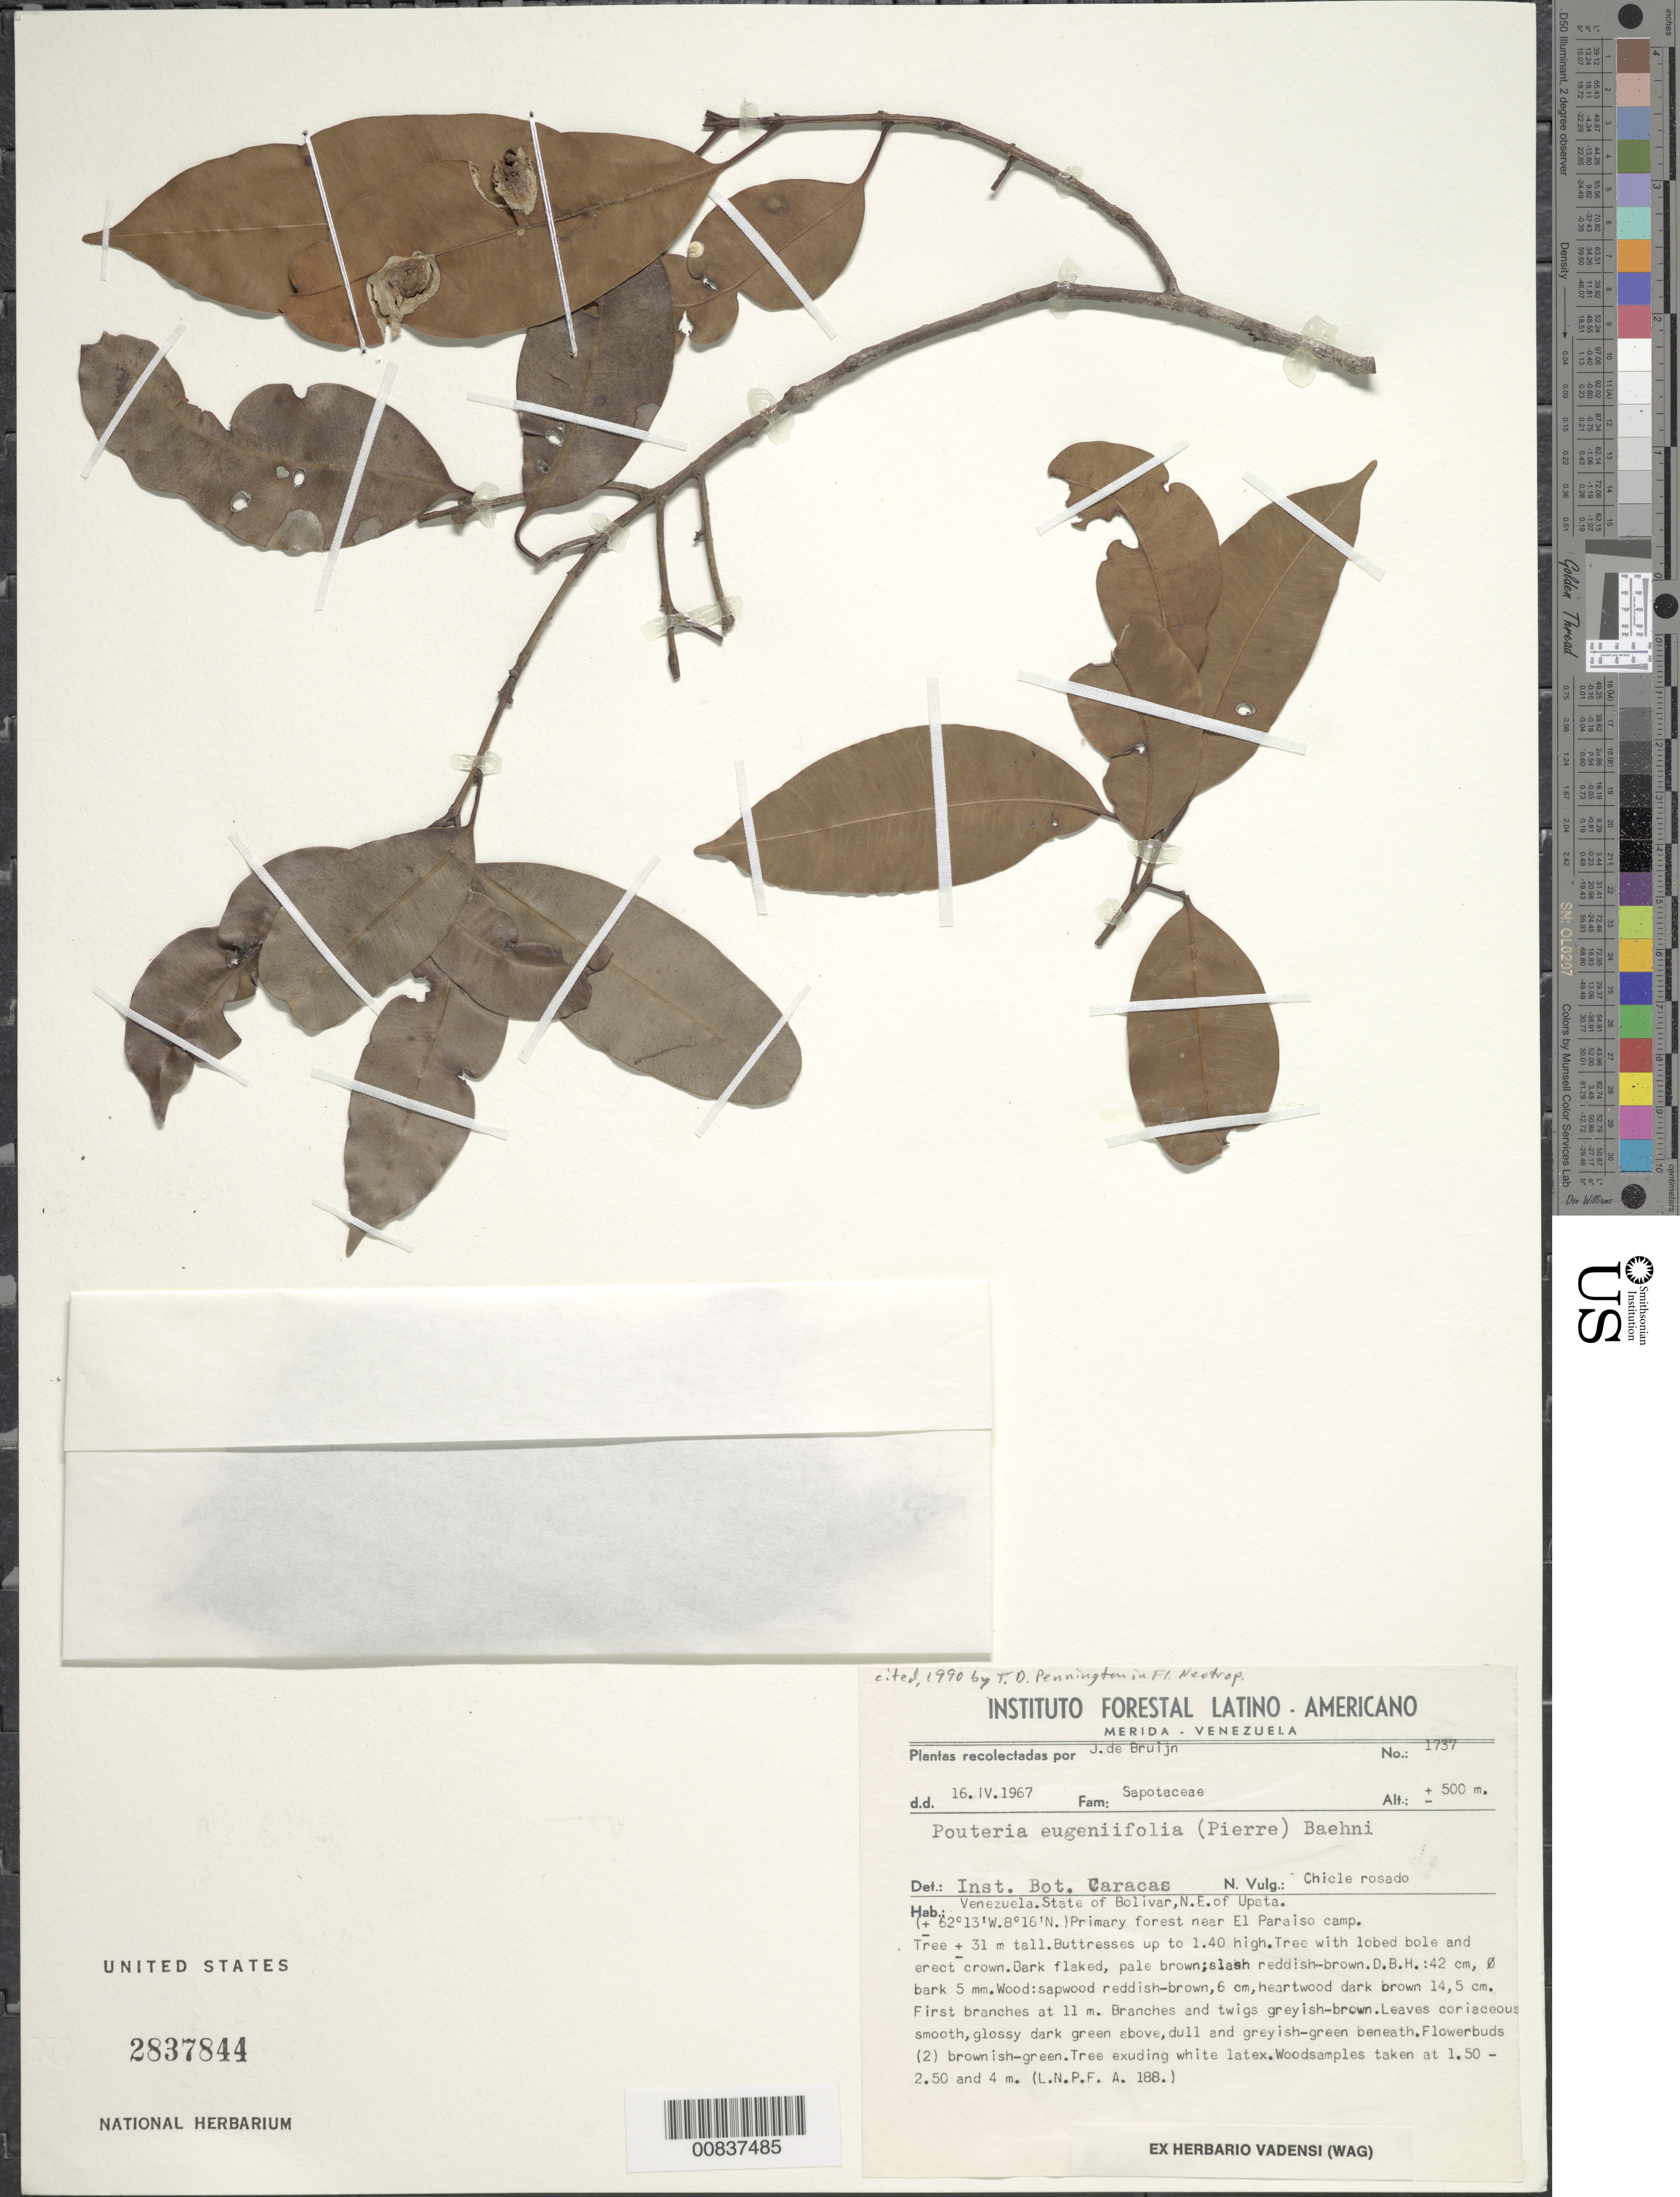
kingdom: Plantae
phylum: Tracheophyta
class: Magnoliopsida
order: Ericales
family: Sapotaceae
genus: Pouteria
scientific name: Pouteria eugeniifolia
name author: (Pierre) Baehni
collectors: J. Bruijn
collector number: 1737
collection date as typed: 16-Apr-67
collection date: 1967-04-16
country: Venezuela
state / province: Bolívar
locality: Upata, NE of, near El Paraiso camp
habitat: Primary forest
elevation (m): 500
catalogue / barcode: US 2837844